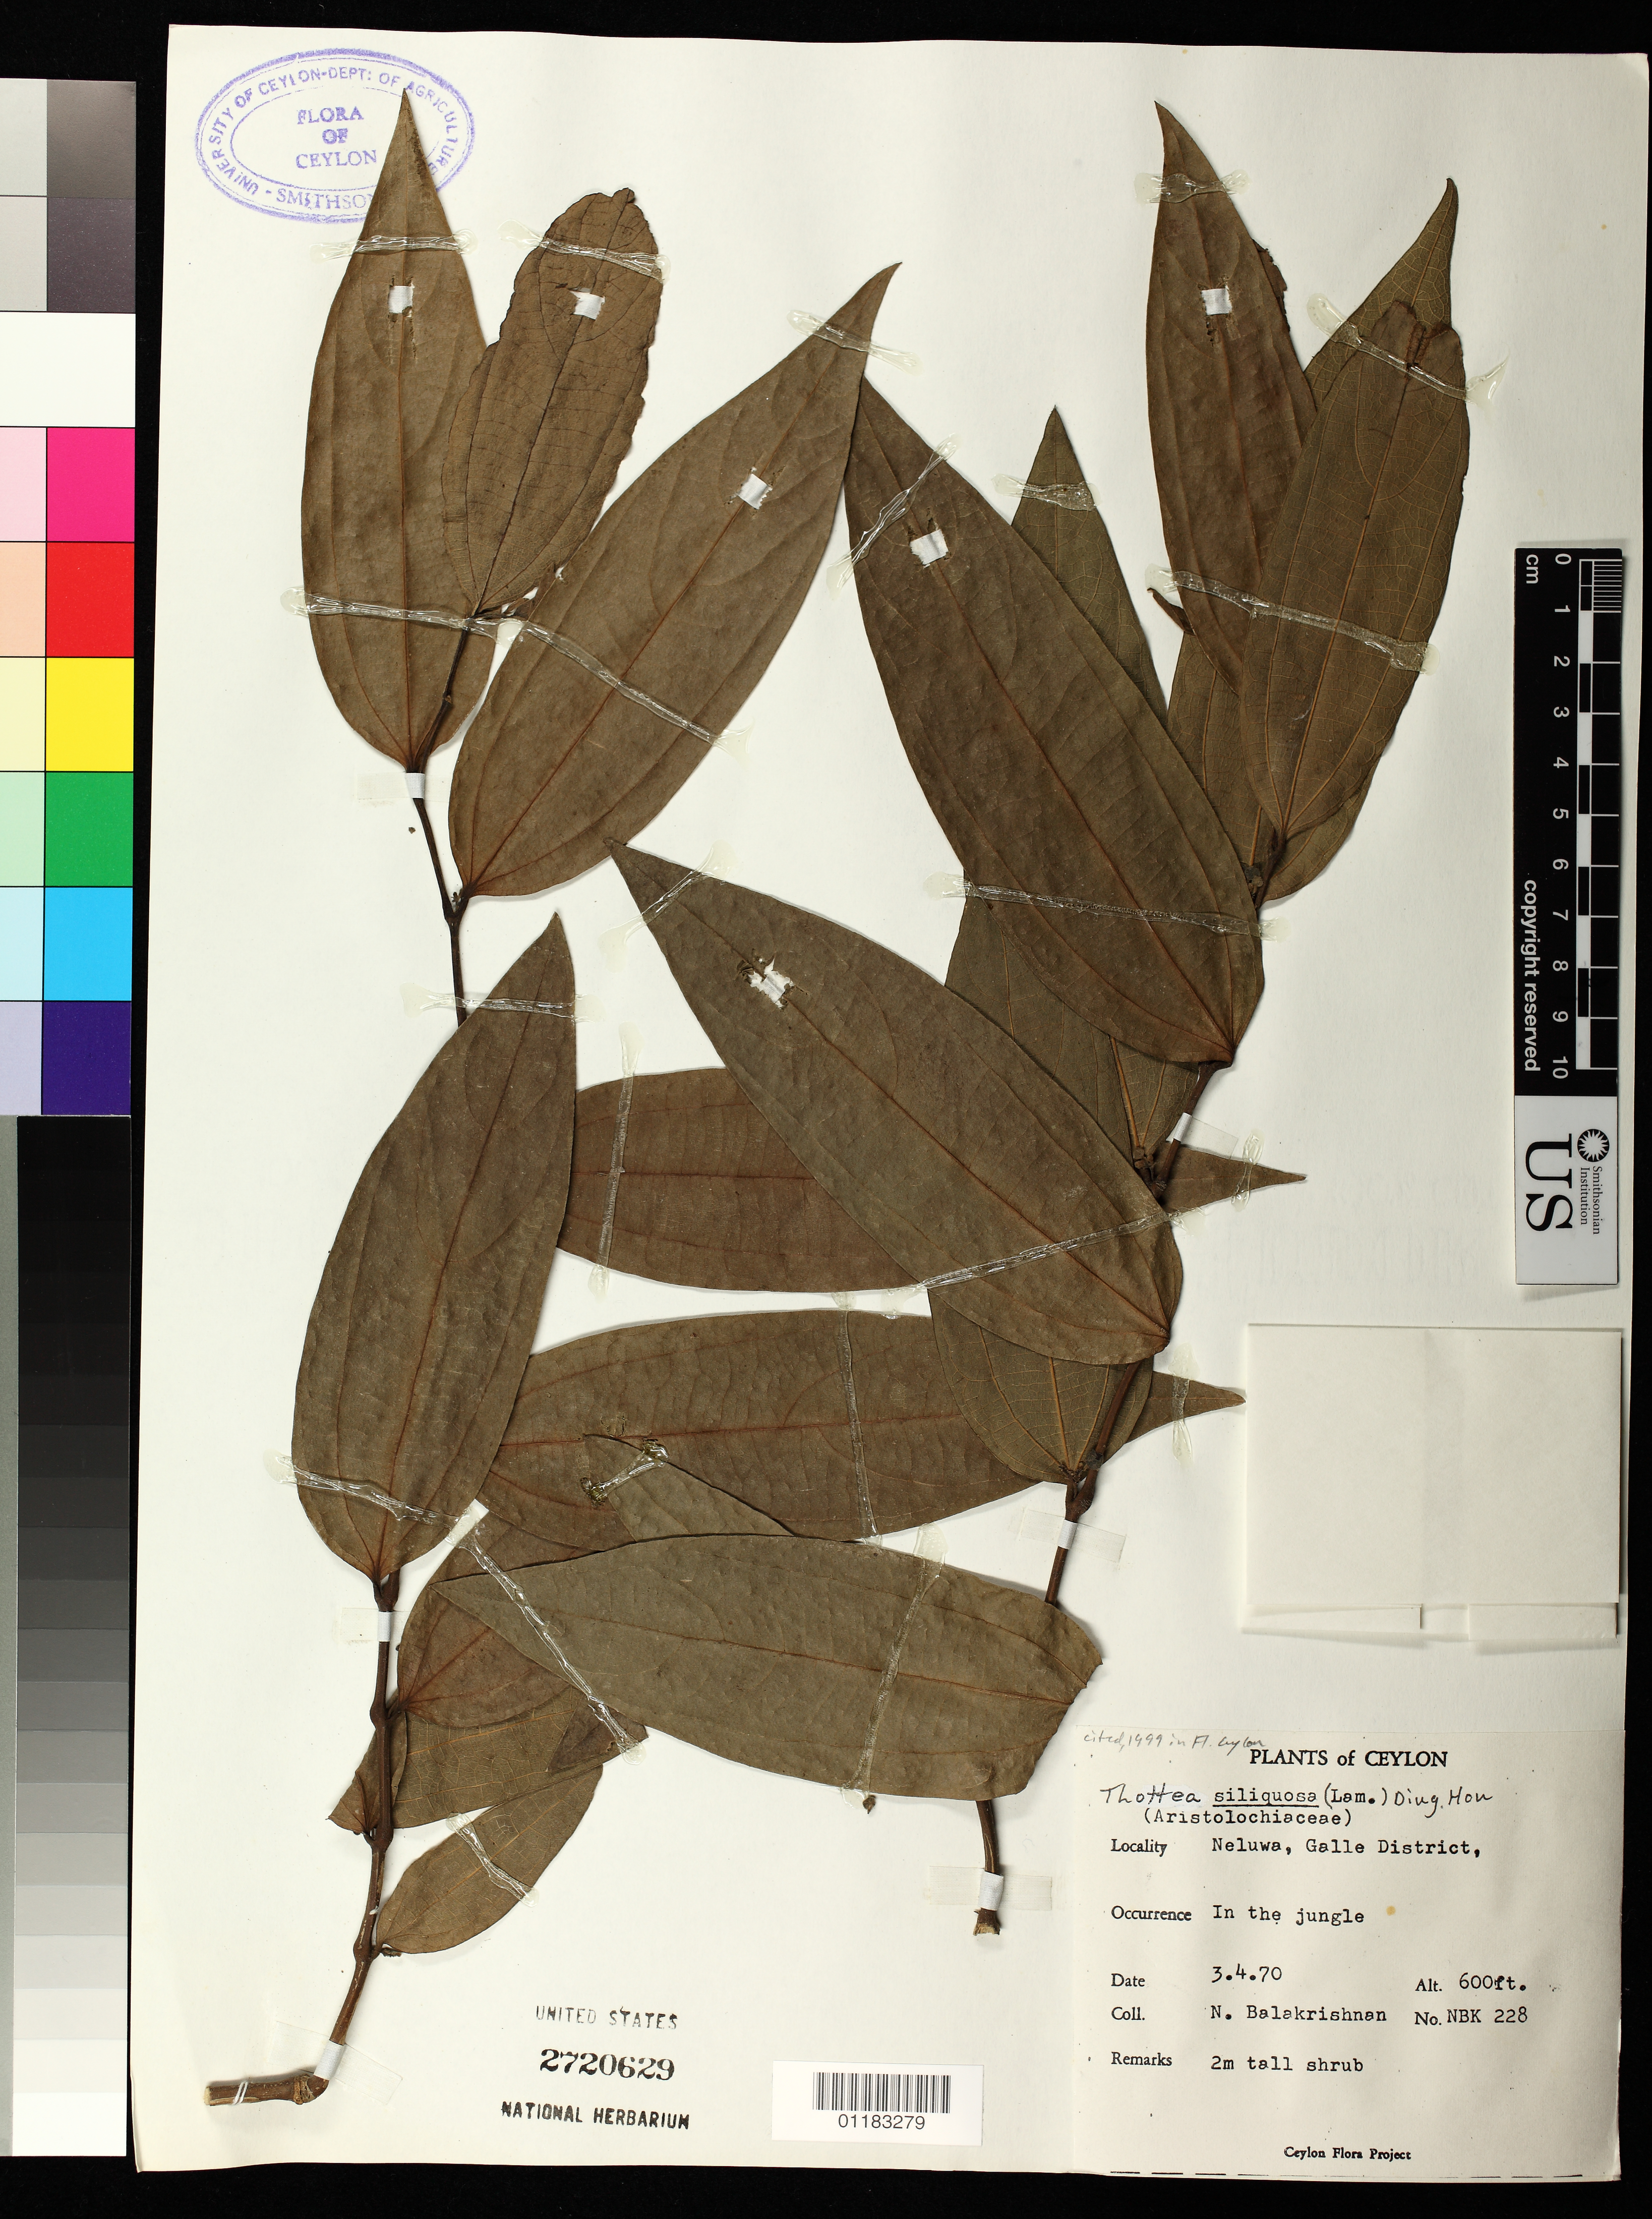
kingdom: Plantae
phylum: Tracheophyta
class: Magnoliopsida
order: Piperales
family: Aristolochiaceae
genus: Thottea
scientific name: Thottea siliquosa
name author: (Lam.) Ding Hou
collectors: N. Balakrishnan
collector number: NBK228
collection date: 1970-03-04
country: Sri Lanka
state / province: Southern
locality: Neluwa, Galle District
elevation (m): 183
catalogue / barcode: US 2720629